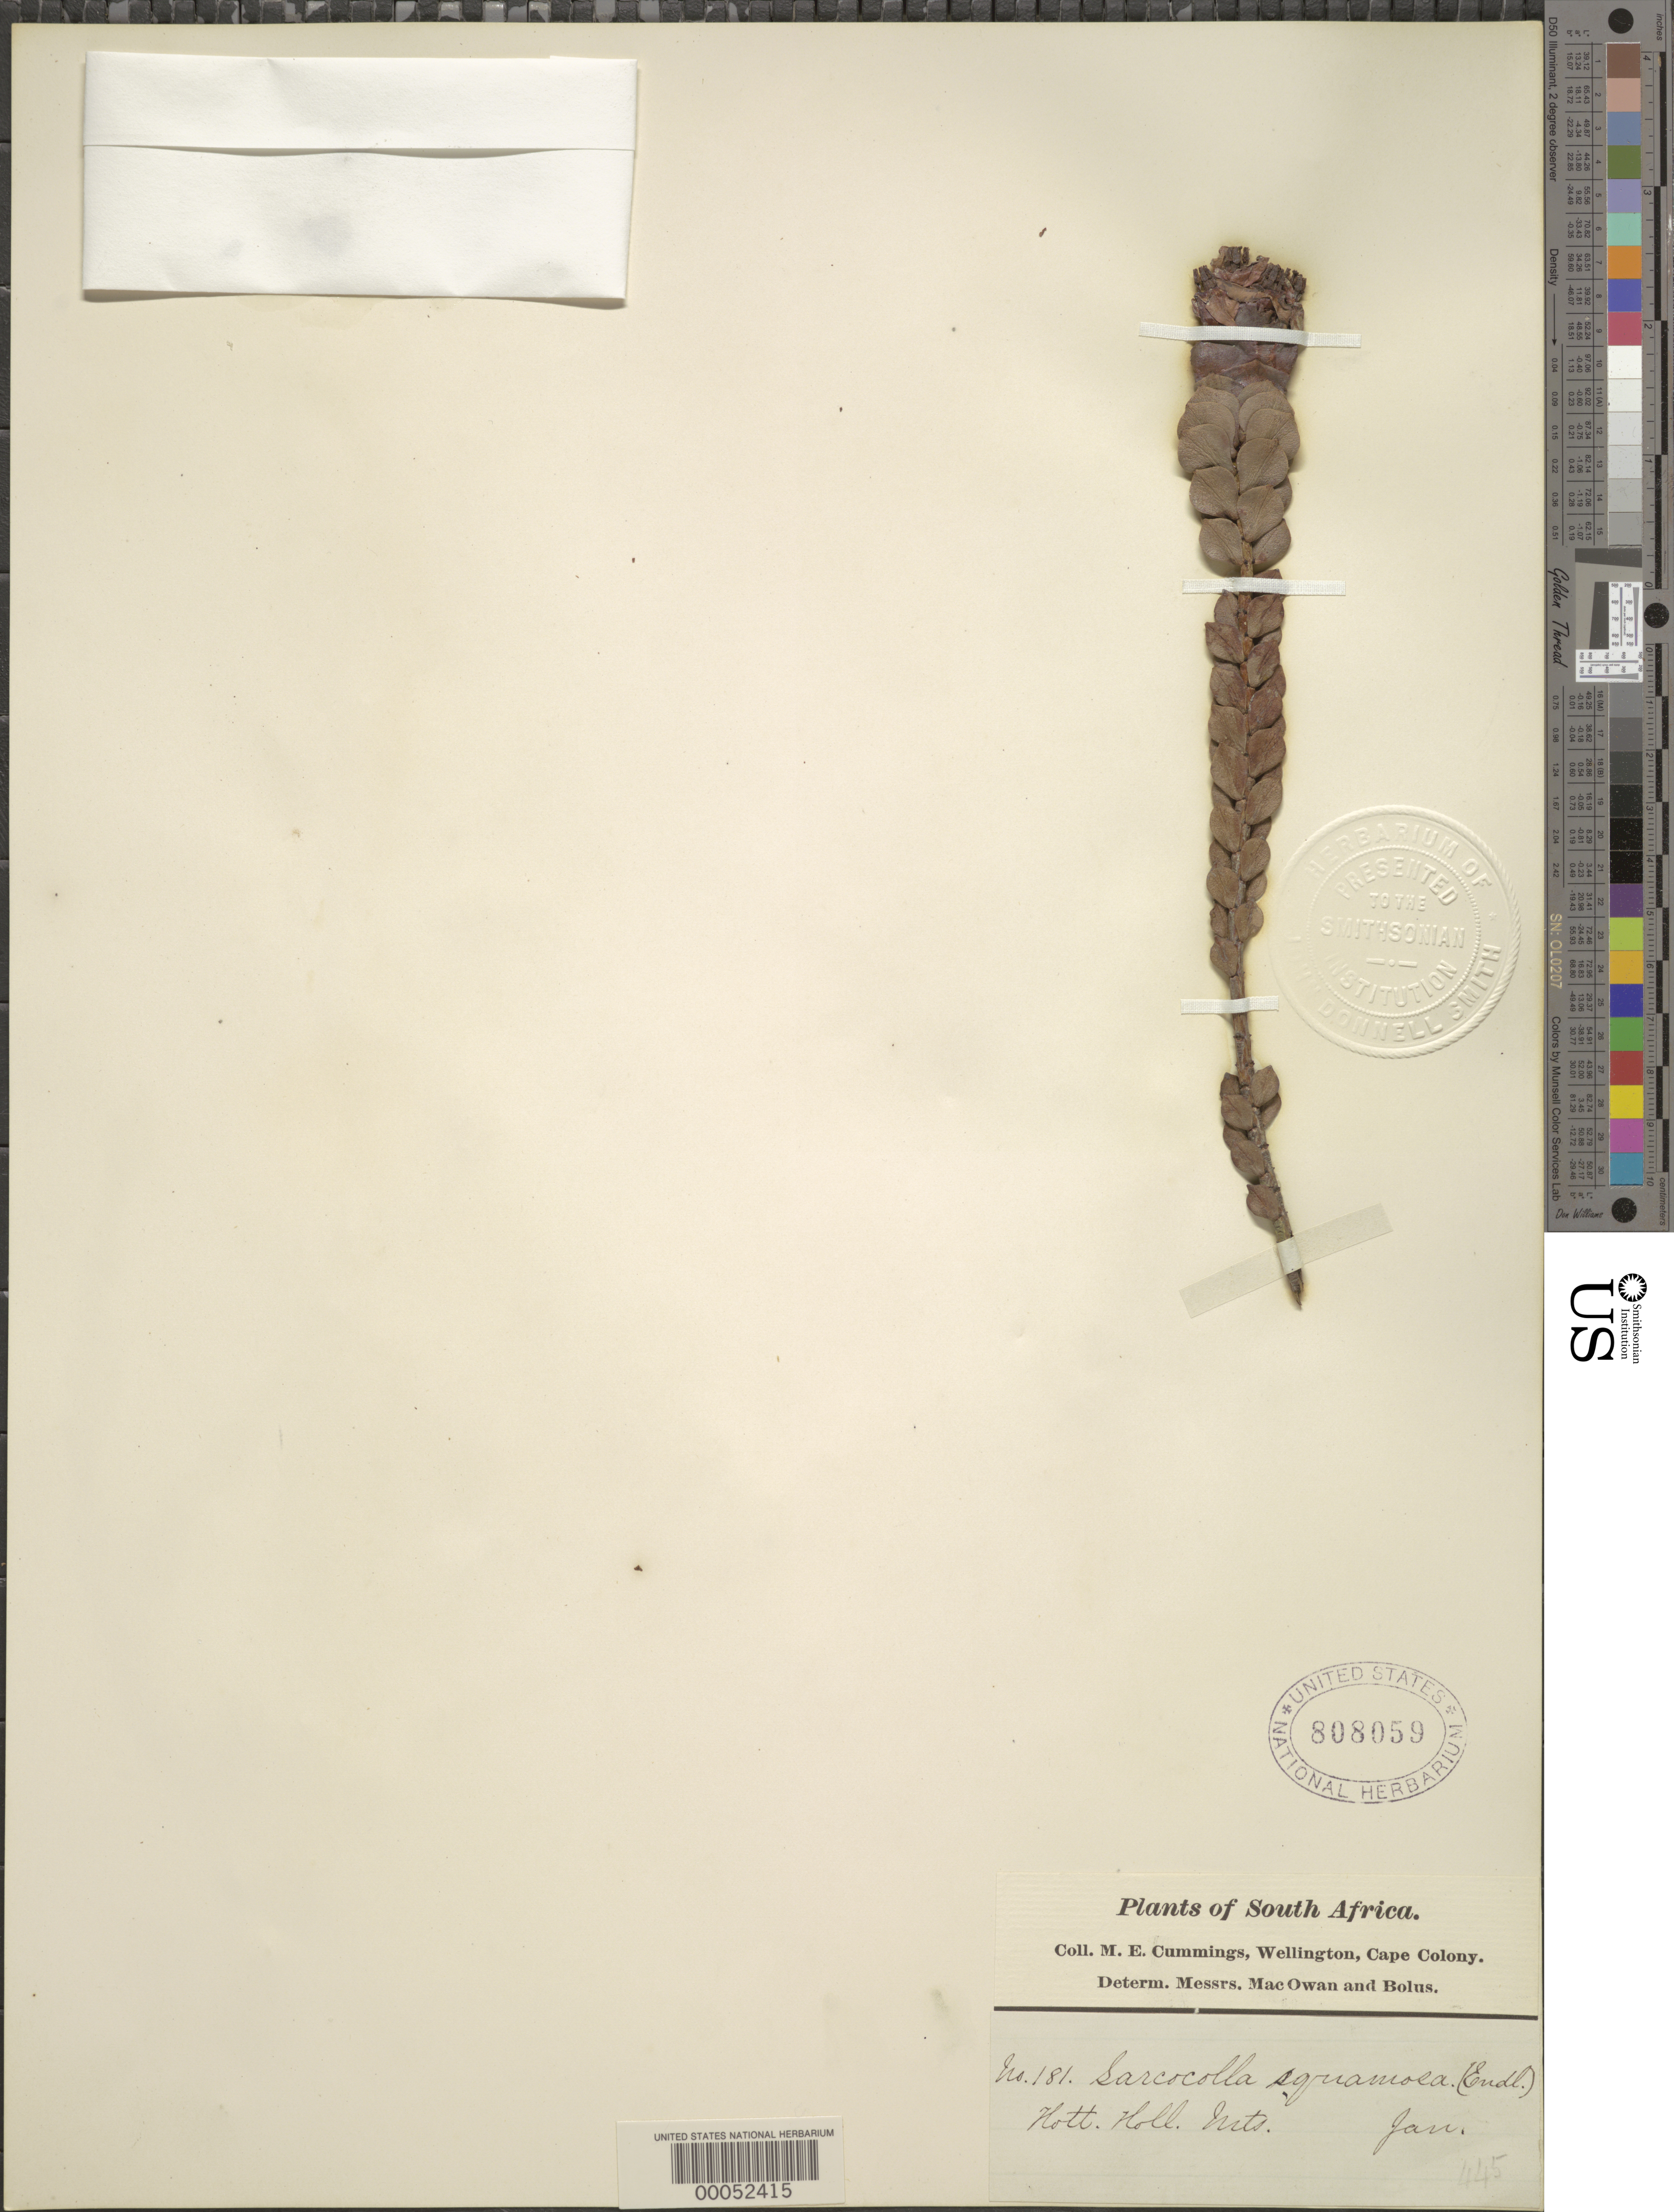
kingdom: Plantae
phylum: Tracheophyta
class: Magnoliopsida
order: Myrtales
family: Penaeaceae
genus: Penaea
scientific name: Penaea sarcocolla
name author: L.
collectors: M. E. Cummings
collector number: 181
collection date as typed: Jan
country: South Africa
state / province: Western Cape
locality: Wellington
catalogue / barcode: US 808059